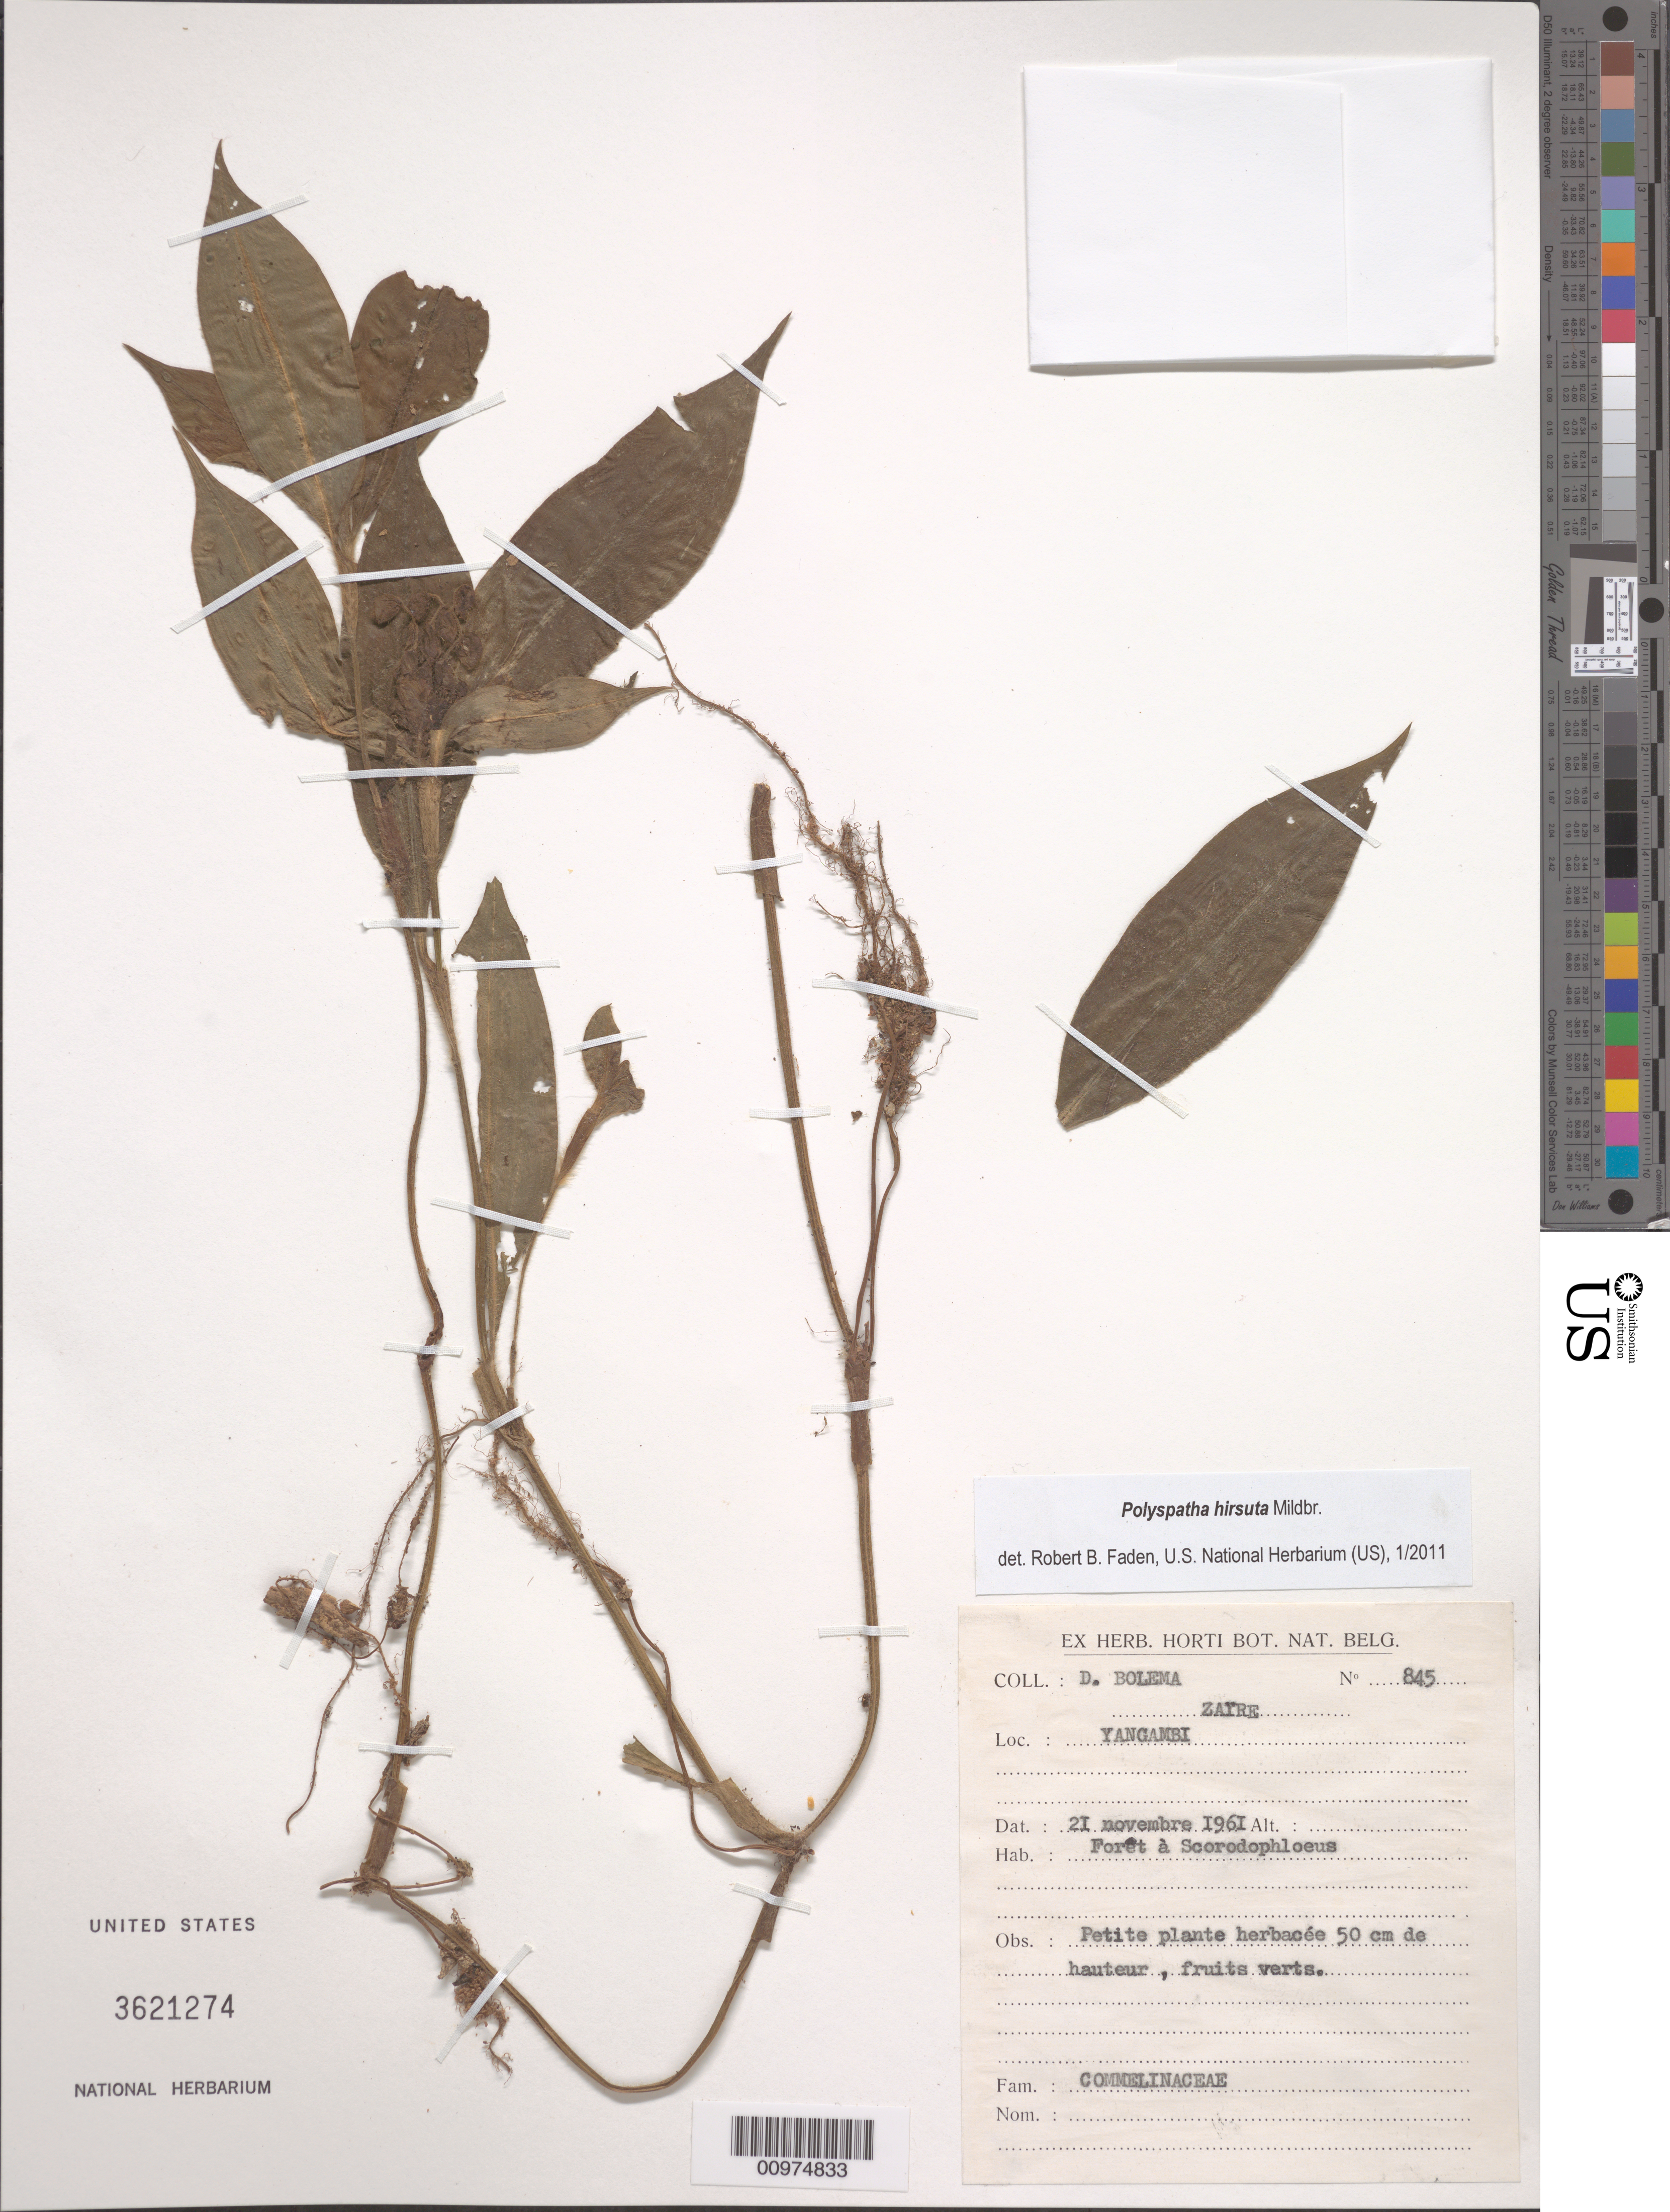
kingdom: Plantae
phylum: Tracheophyta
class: Liliopsida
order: Commelinales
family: Commelinaceae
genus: Polyspatha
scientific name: Polyspatha hirsuta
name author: Mildbr.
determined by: Faden, Robert B., (US), Smithsonian Institution - National Museum of Natural History (UNITED STATES)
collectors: D. Bolema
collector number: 845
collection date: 1961-11-21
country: Congo, Democratic Republic of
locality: Yangambi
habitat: Forêt à Scorodophloeus.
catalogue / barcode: US 3621274